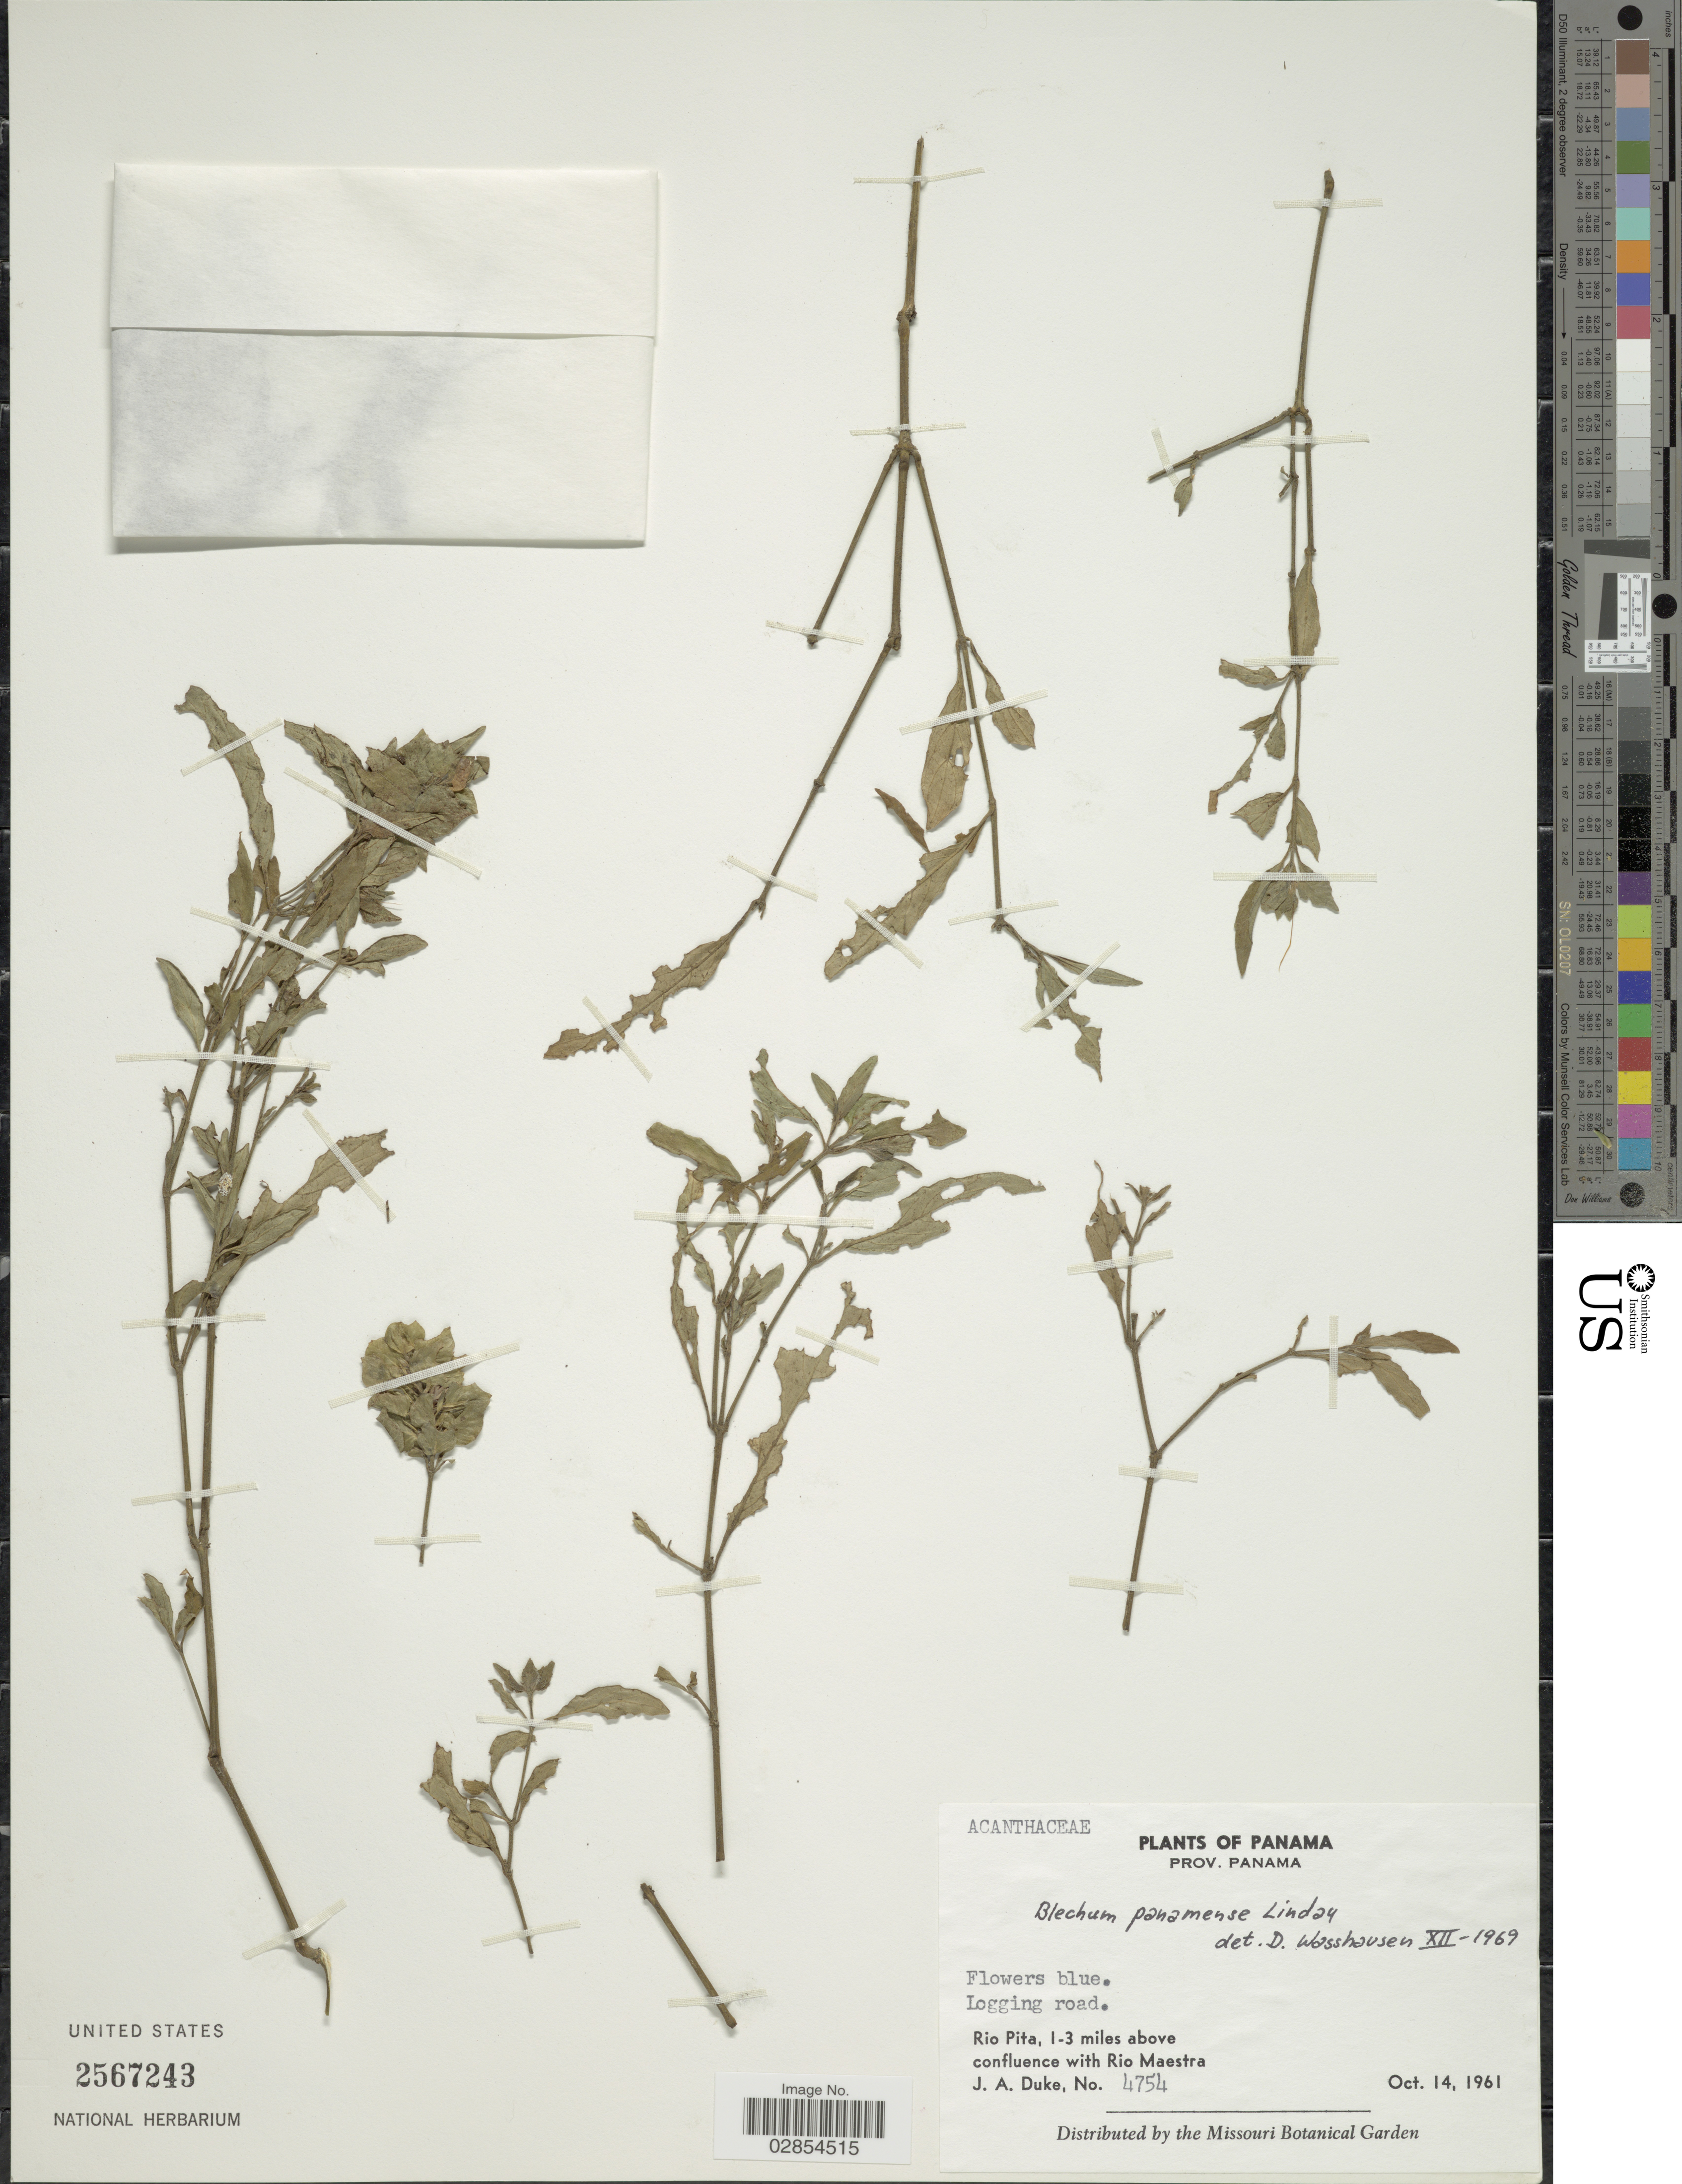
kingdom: Plantae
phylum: Tracheophyta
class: Magnoliopsida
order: Lamiales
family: Acanthaceae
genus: Blechum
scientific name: Blechum panamense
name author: Lindau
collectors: J. A. Duke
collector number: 4754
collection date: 1961-10-14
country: Panama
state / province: Panamá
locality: Rio Pita, 1-3 miles above confluence with Rio Maestra.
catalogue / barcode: US 2567243